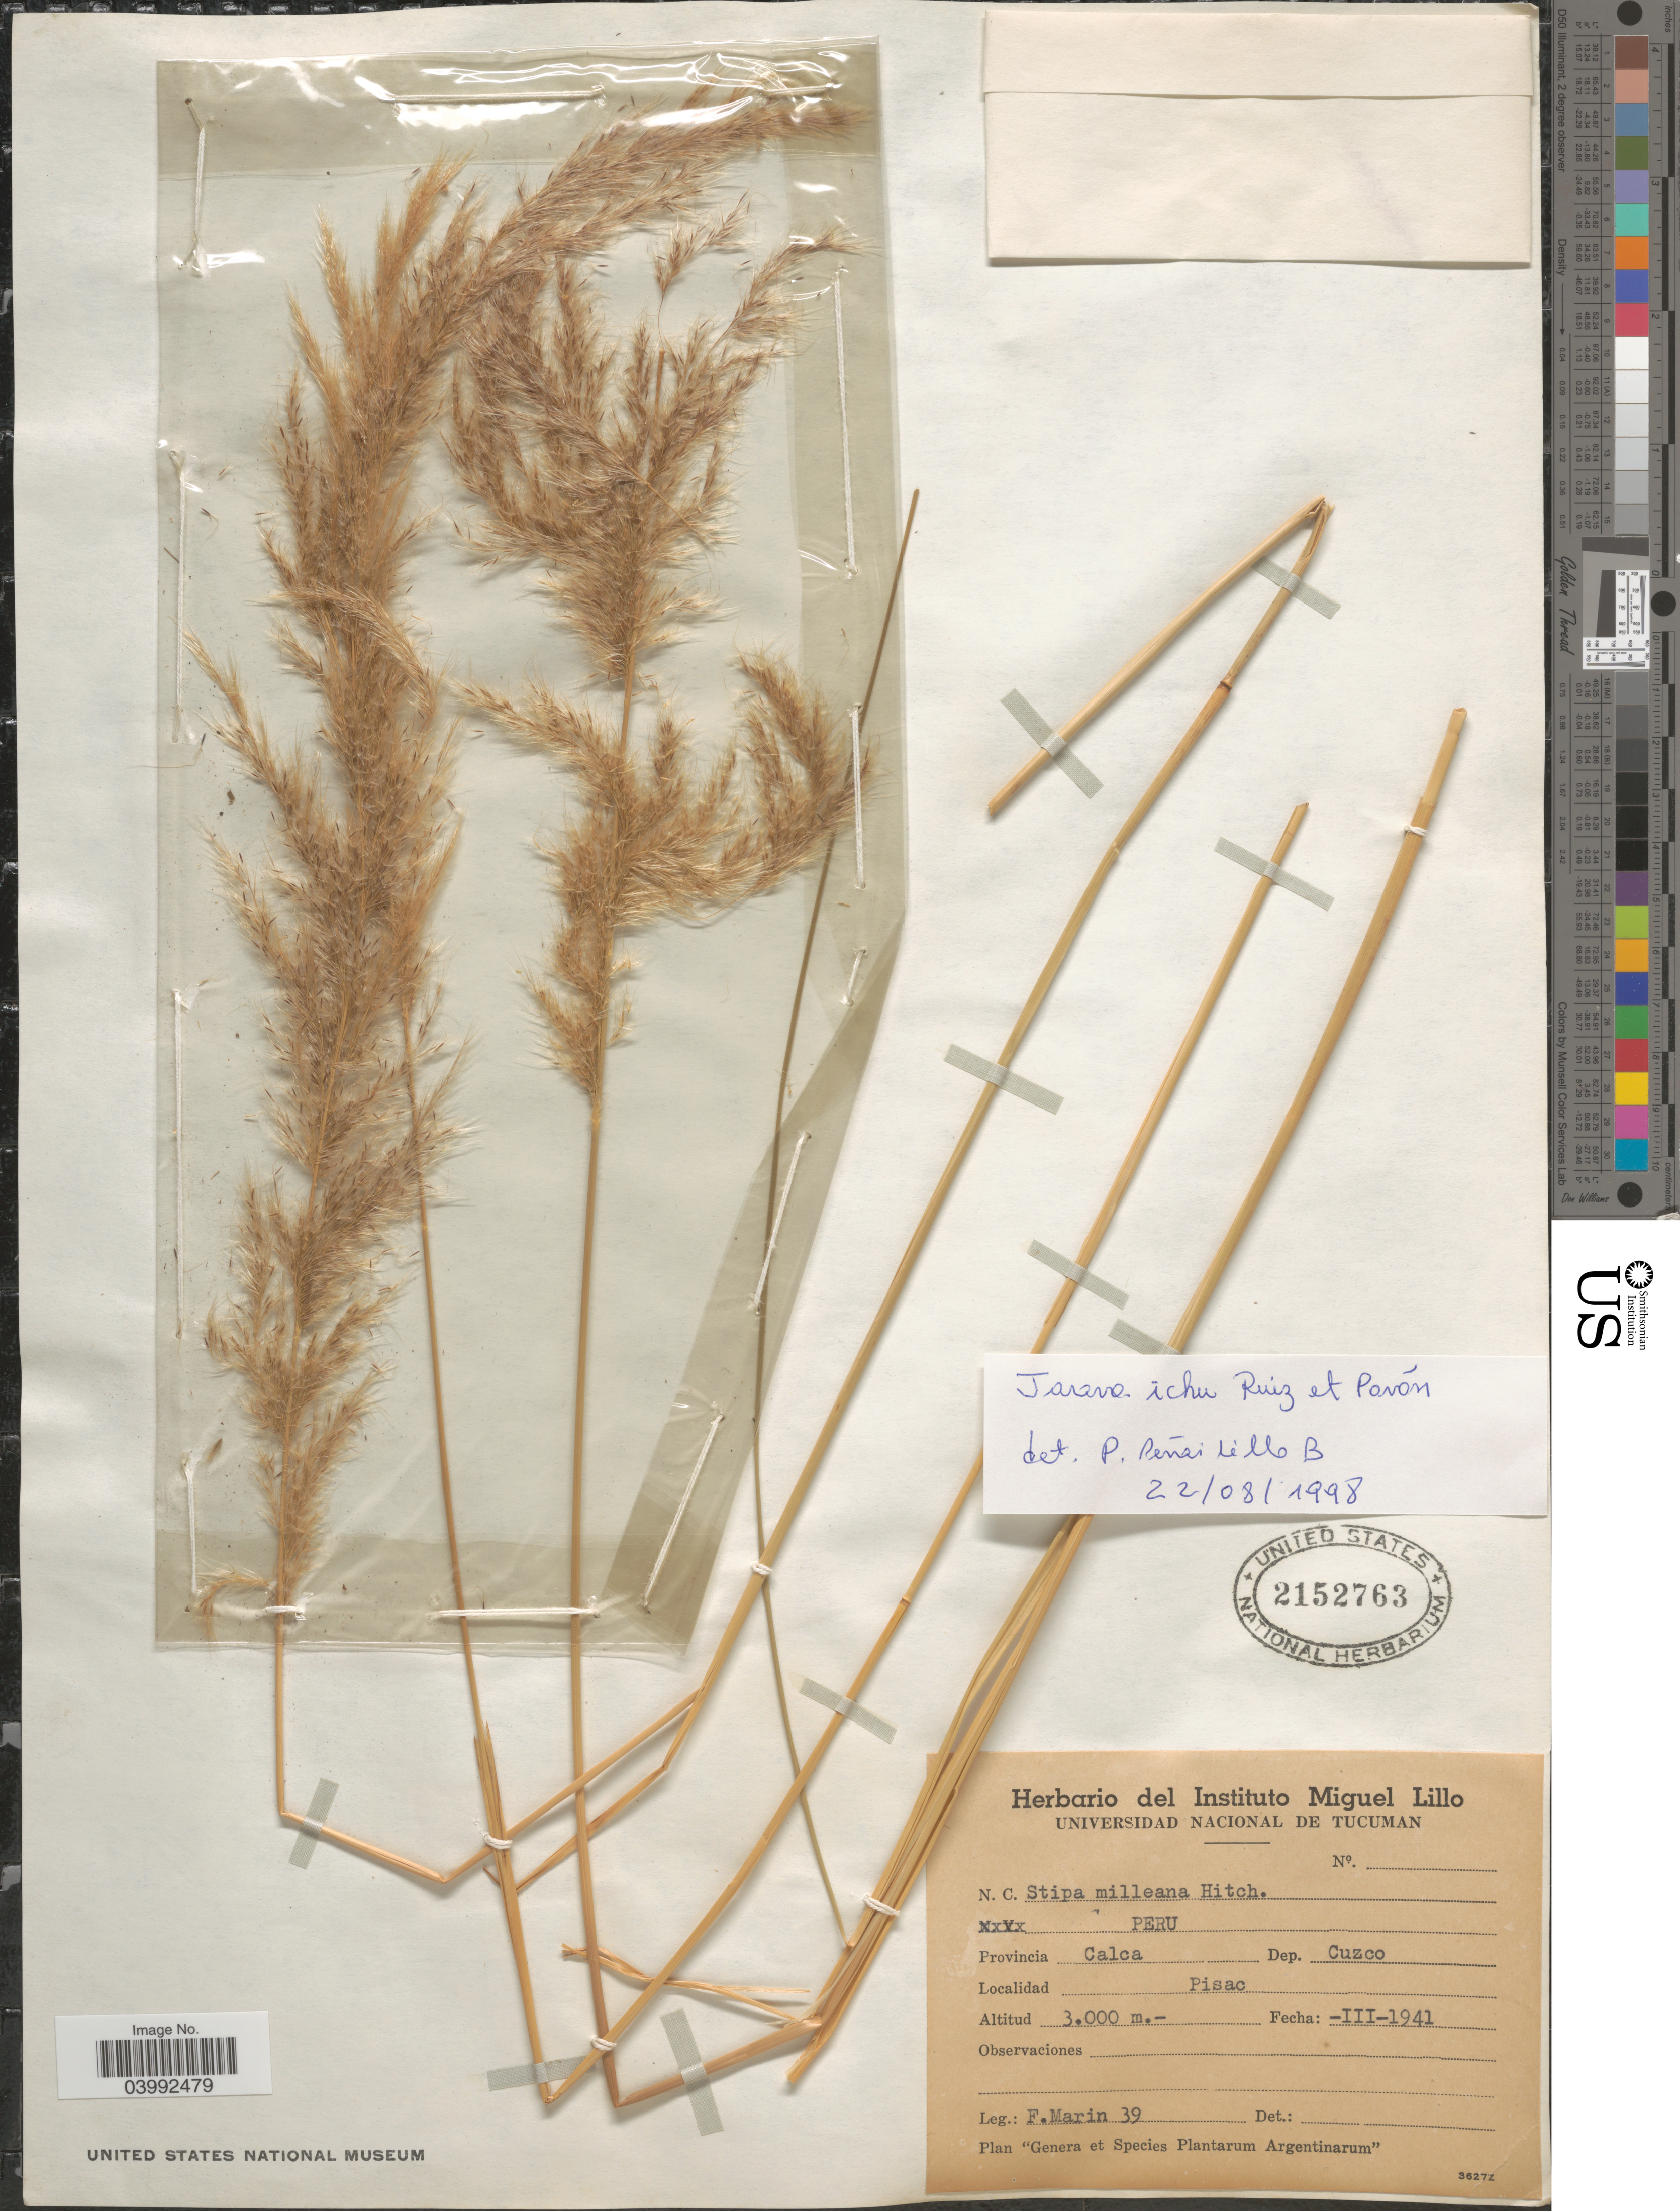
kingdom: Plantae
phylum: Tracheophyta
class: Liliopsida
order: Poales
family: Poaceae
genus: Jarava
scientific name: Jarava ichu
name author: Ruiz & Pav.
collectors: F. Marin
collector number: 39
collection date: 1941-03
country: Peru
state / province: Cusco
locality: Provincia Calca. Dep. Cuzco. Pisac.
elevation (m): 3000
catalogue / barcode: US 2152763